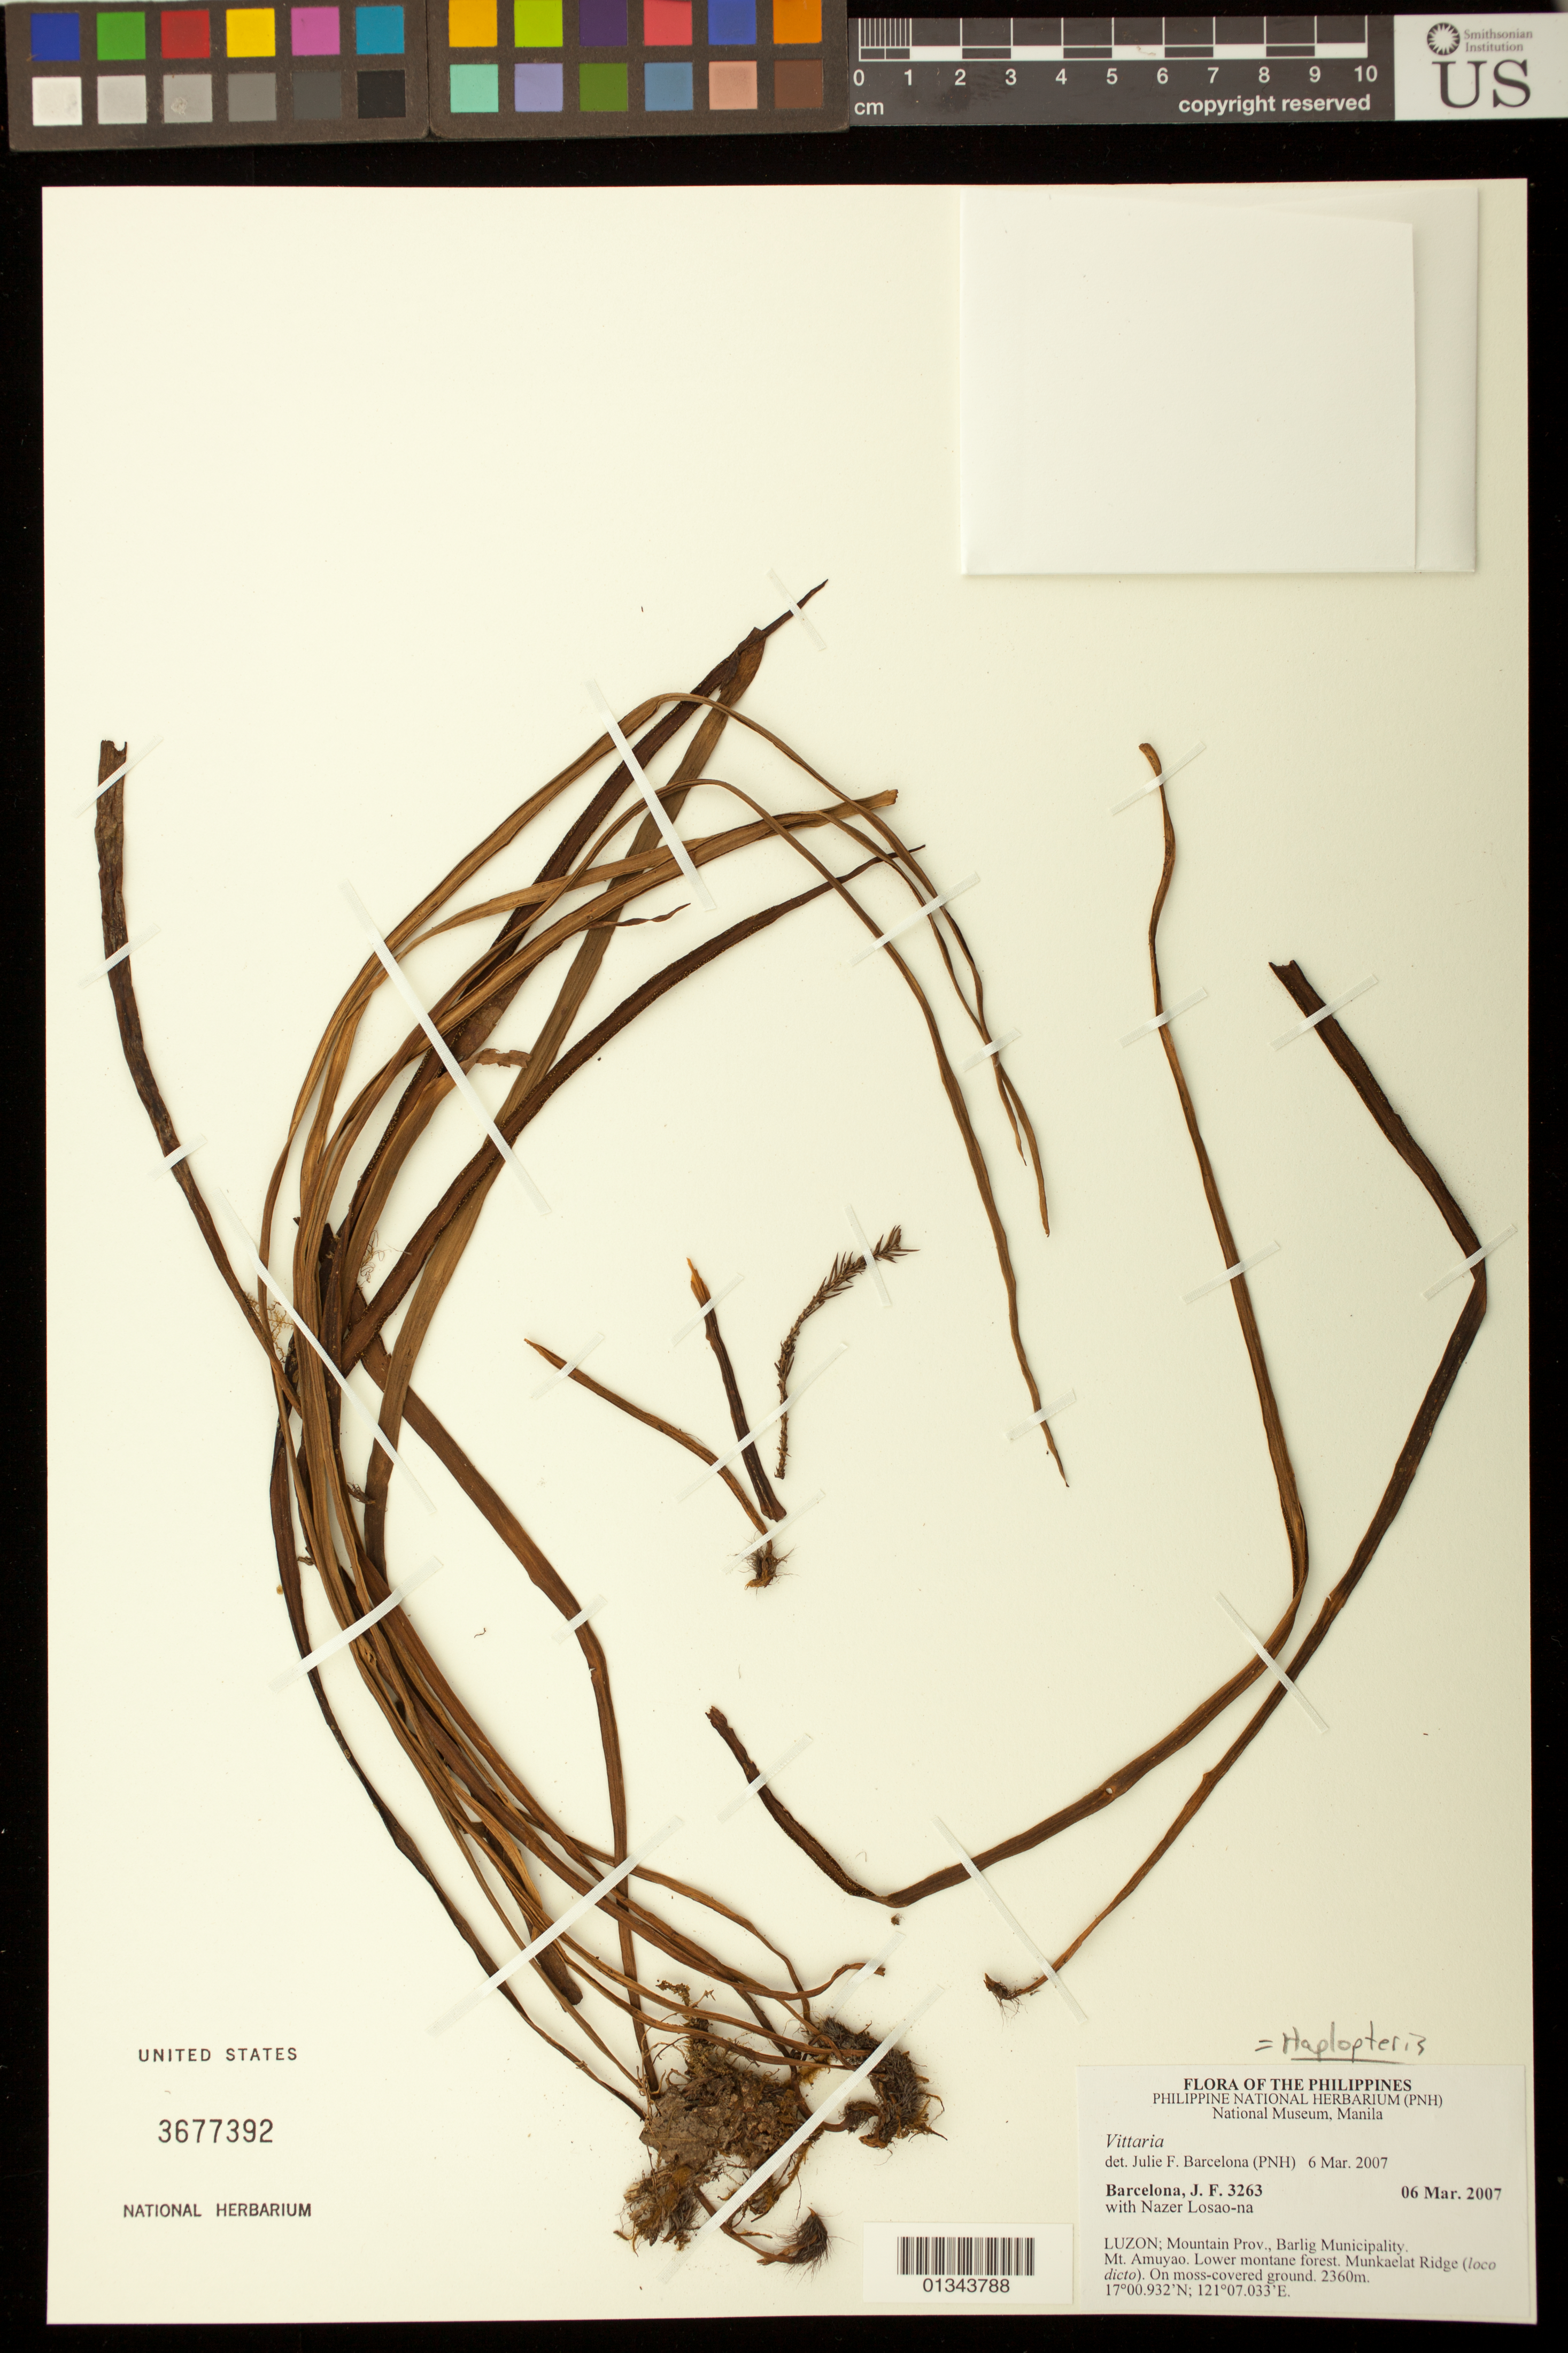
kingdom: Plantae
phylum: Tracheophyta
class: Polypodiopsida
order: Polypodiales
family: Pteridaceae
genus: Haplopteris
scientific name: Haplopteris sp.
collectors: J. F. Barcelona & N. Losao-na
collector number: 3263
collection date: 2007-03-06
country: Philippines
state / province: Cordillera (Administrative Region)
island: Luzon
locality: Luzon; Mountain Prov., Barlig Municipality, Mt. Amuyao, Munkaelat Ridge (loco dicto).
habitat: Lower montane forest. ON moss-covered ground.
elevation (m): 2360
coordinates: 17 00.932 N, 121 07.033 E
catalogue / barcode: US 3677392